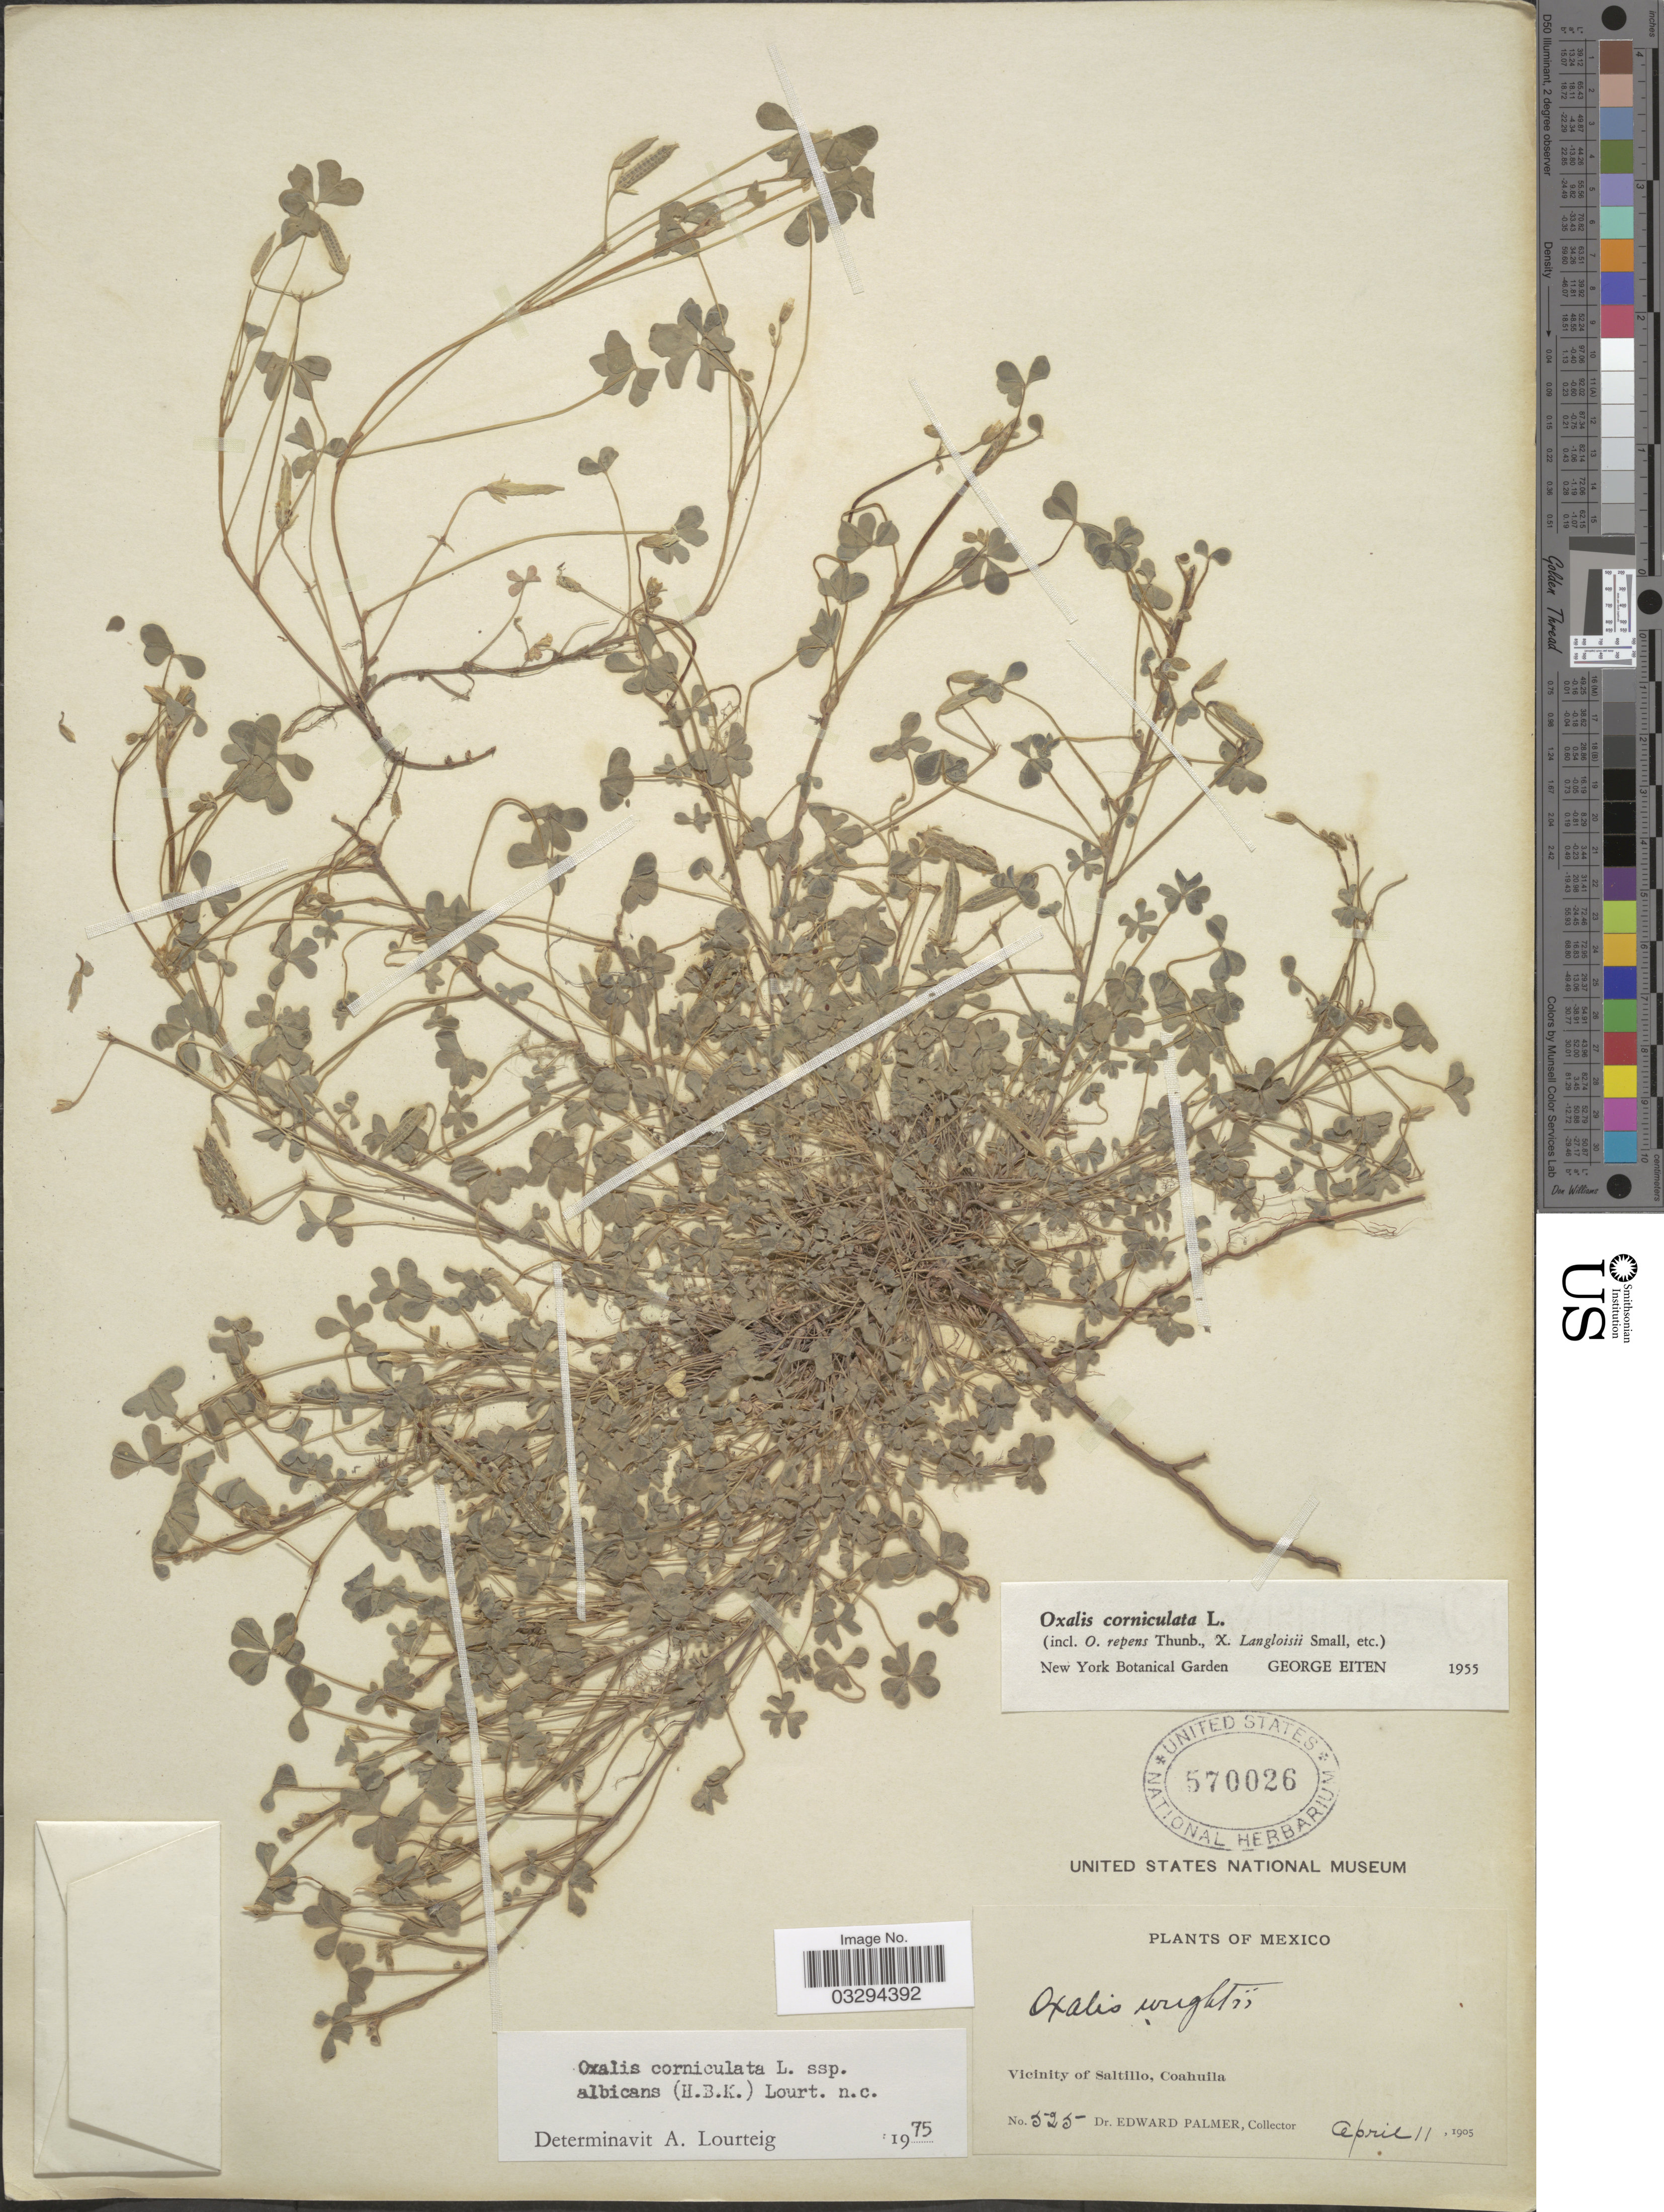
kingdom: Plantae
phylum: Tracheophyta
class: Magnoliopsida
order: Oxalidales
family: Oxalidaceae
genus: Oxalis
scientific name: Oxalis corniculata subsp. albicans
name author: (Kunth) Lourteig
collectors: E. Palmer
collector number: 525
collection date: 1905-04-11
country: Mexico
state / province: Coahuila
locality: Vicinity of Saltillo.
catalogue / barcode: US 570026